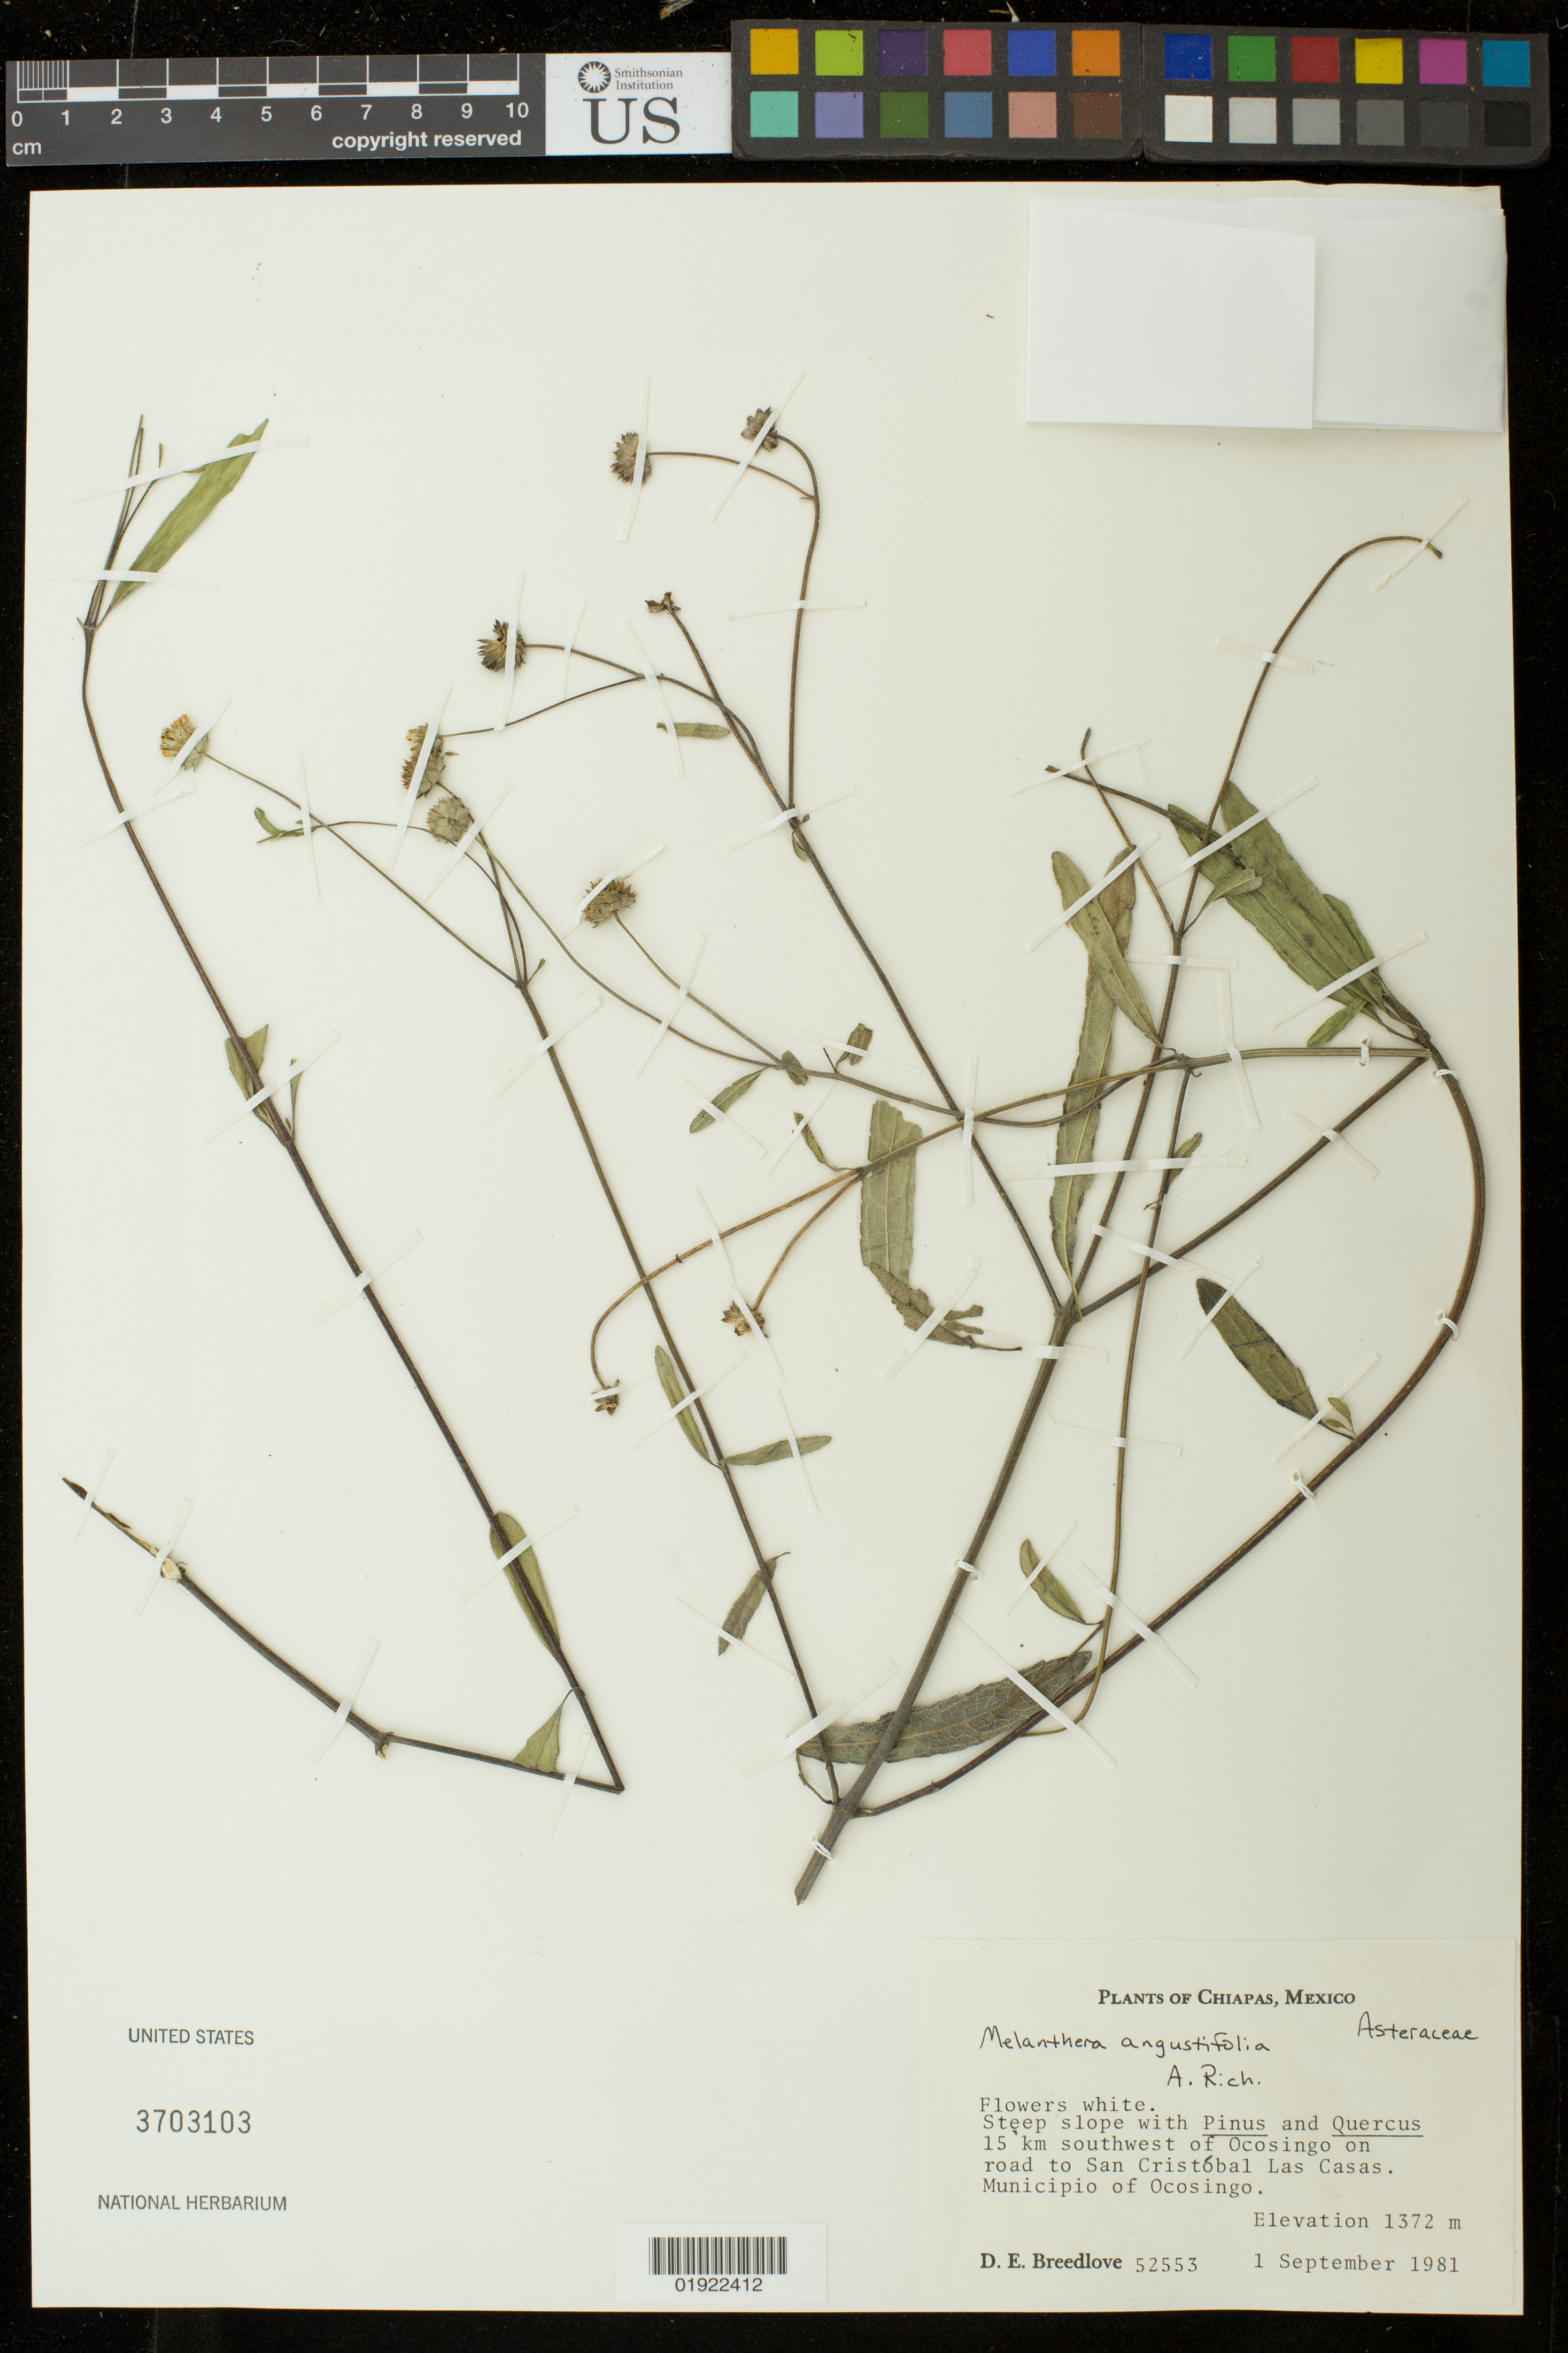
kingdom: Plantae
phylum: Tracheophyta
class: Magnoliopsida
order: Asterales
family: Asteraceae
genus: Melanthera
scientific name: Melanthera angustifolia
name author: A. Rich. in Sagra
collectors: D. E. Breedlove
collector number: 52553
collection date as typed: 1 September 1981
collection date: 1981-09-01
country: Mexico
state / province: Chiapas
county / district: Ocosingo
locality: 15 km southwest of Ocosingo on road to San Cristóbal de las Casas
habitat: steep slope with Pinus and Quercus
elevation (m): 1372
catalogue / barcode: US 3703103